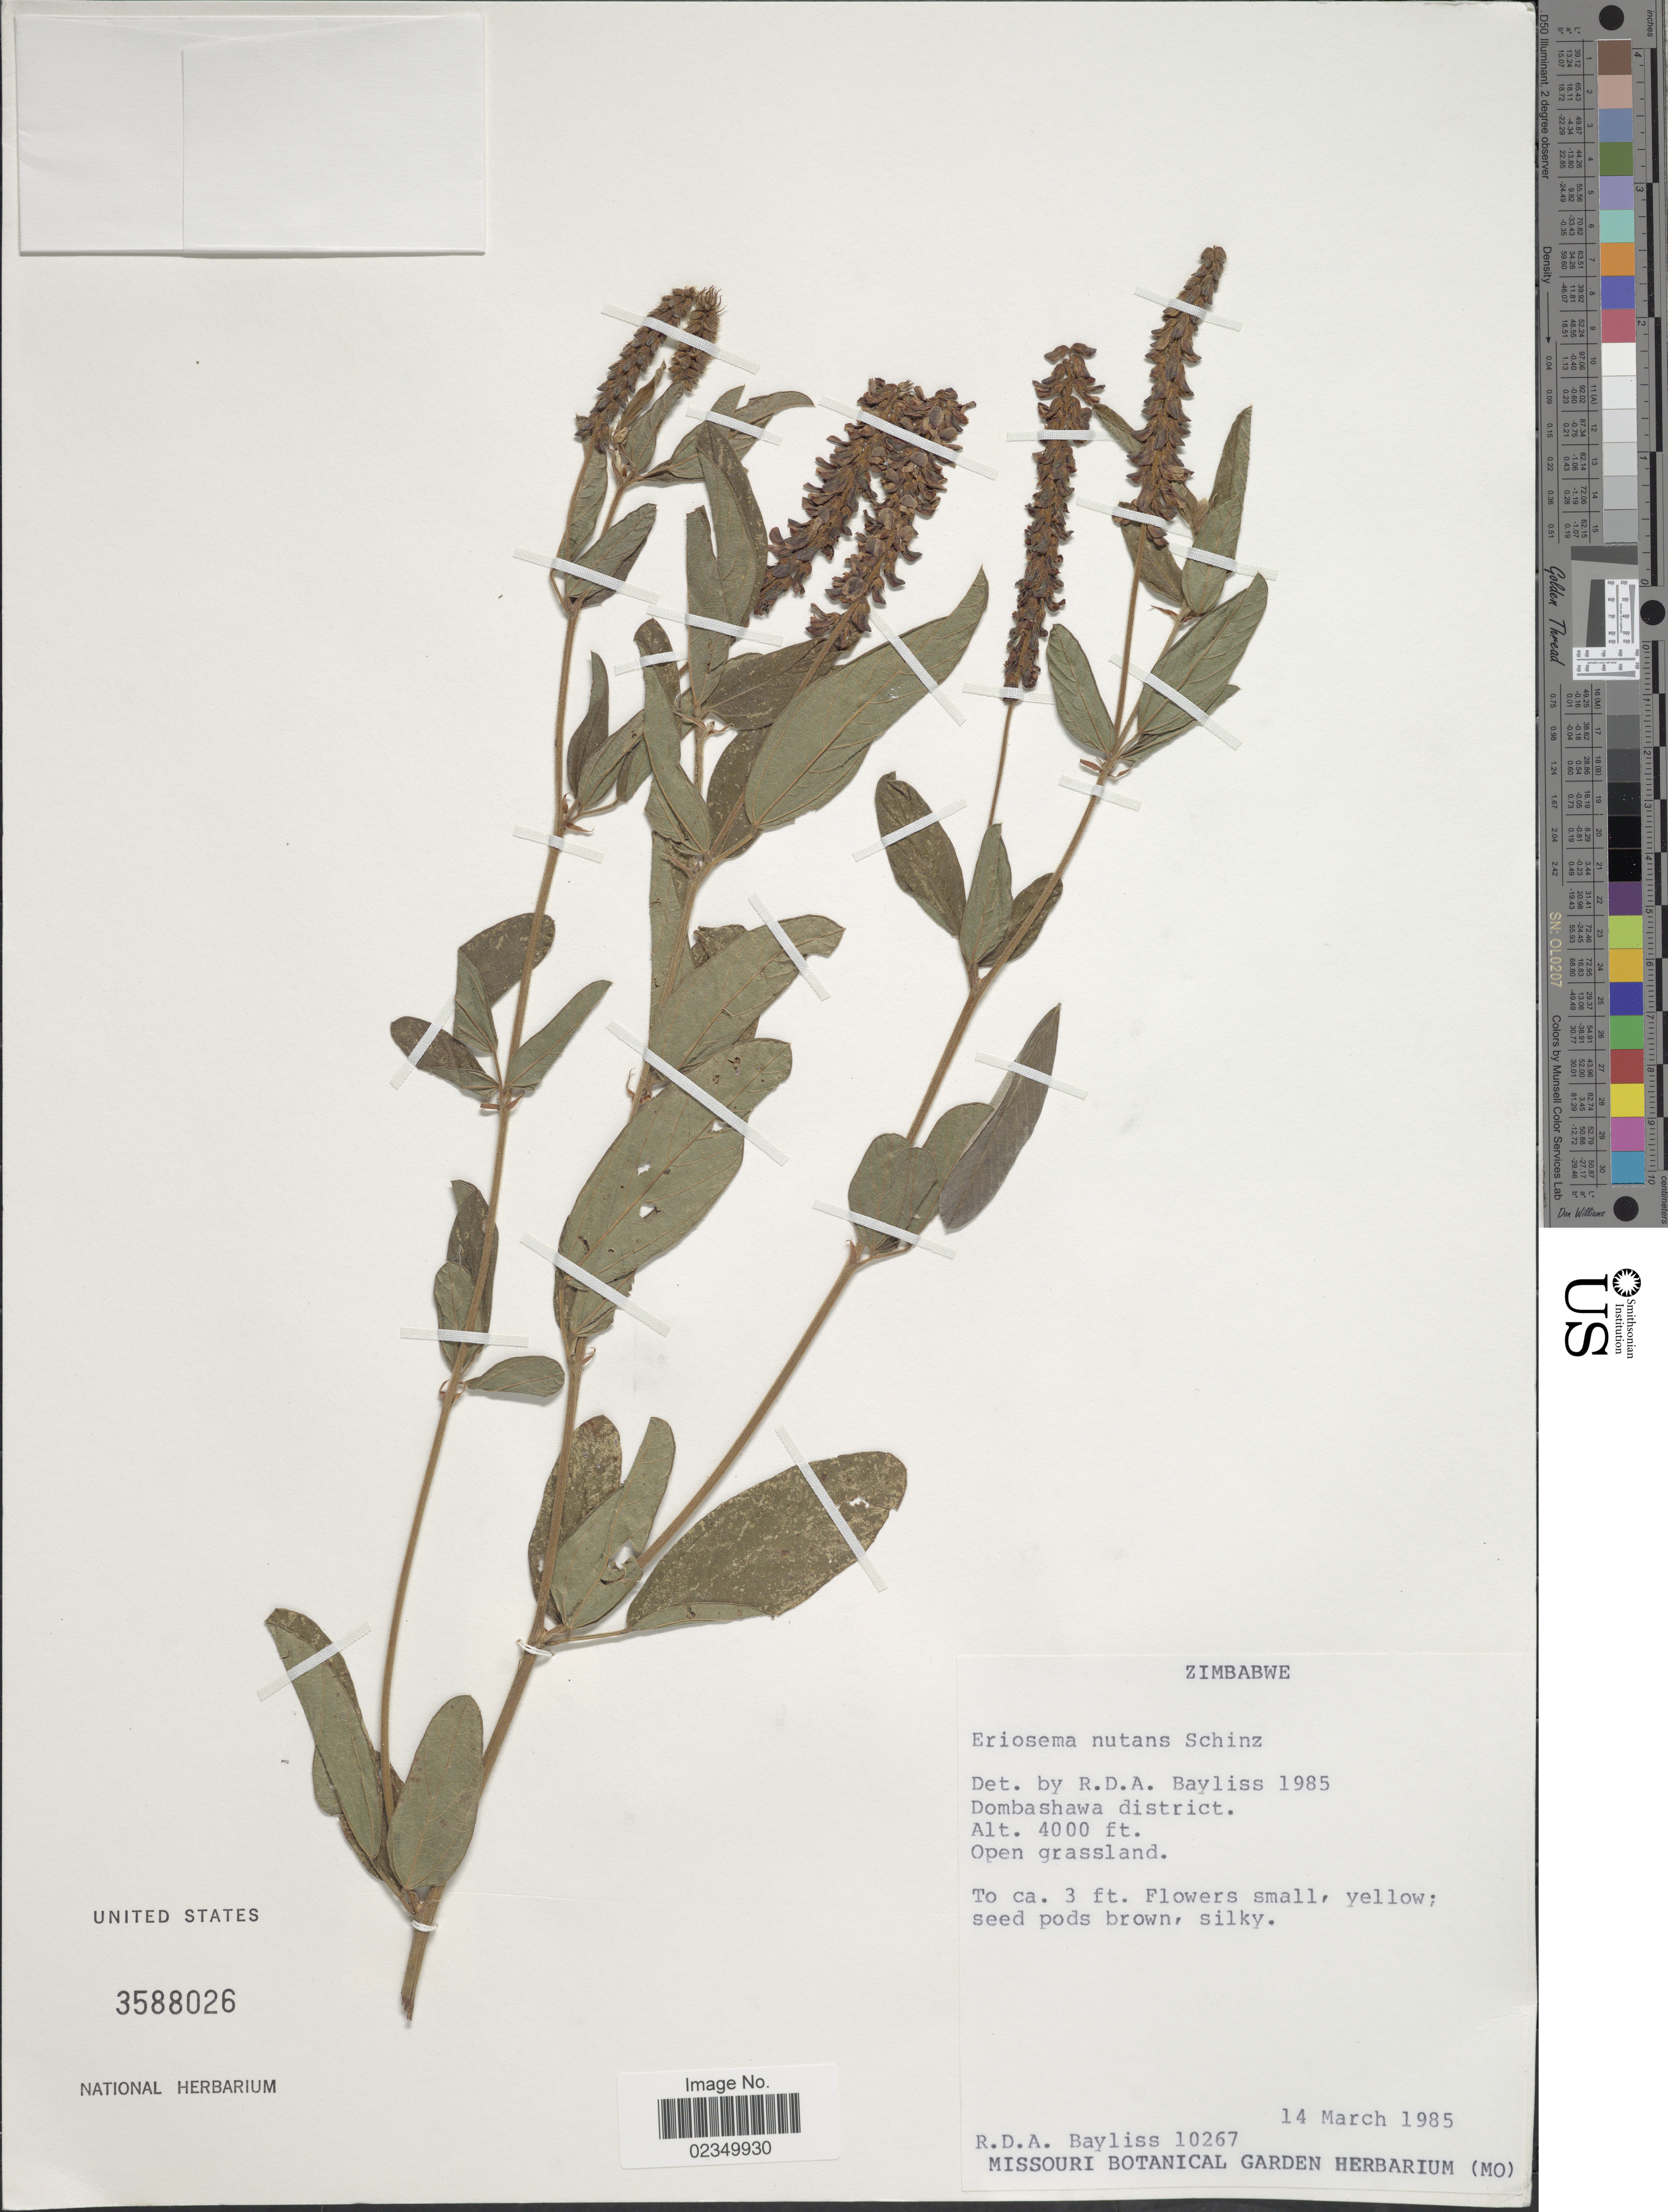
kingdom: Plantae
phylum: Tracheophyta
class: Magnoliopsida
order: Fabales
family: Fabaceae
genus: Eriosema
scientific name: Eriosema nutans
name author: Schinz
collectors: R. Bayliss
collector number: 10267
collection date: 1985-03-14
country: Zimbabwe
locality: Dombashawa District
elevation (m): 1219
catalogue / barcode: US 3588026